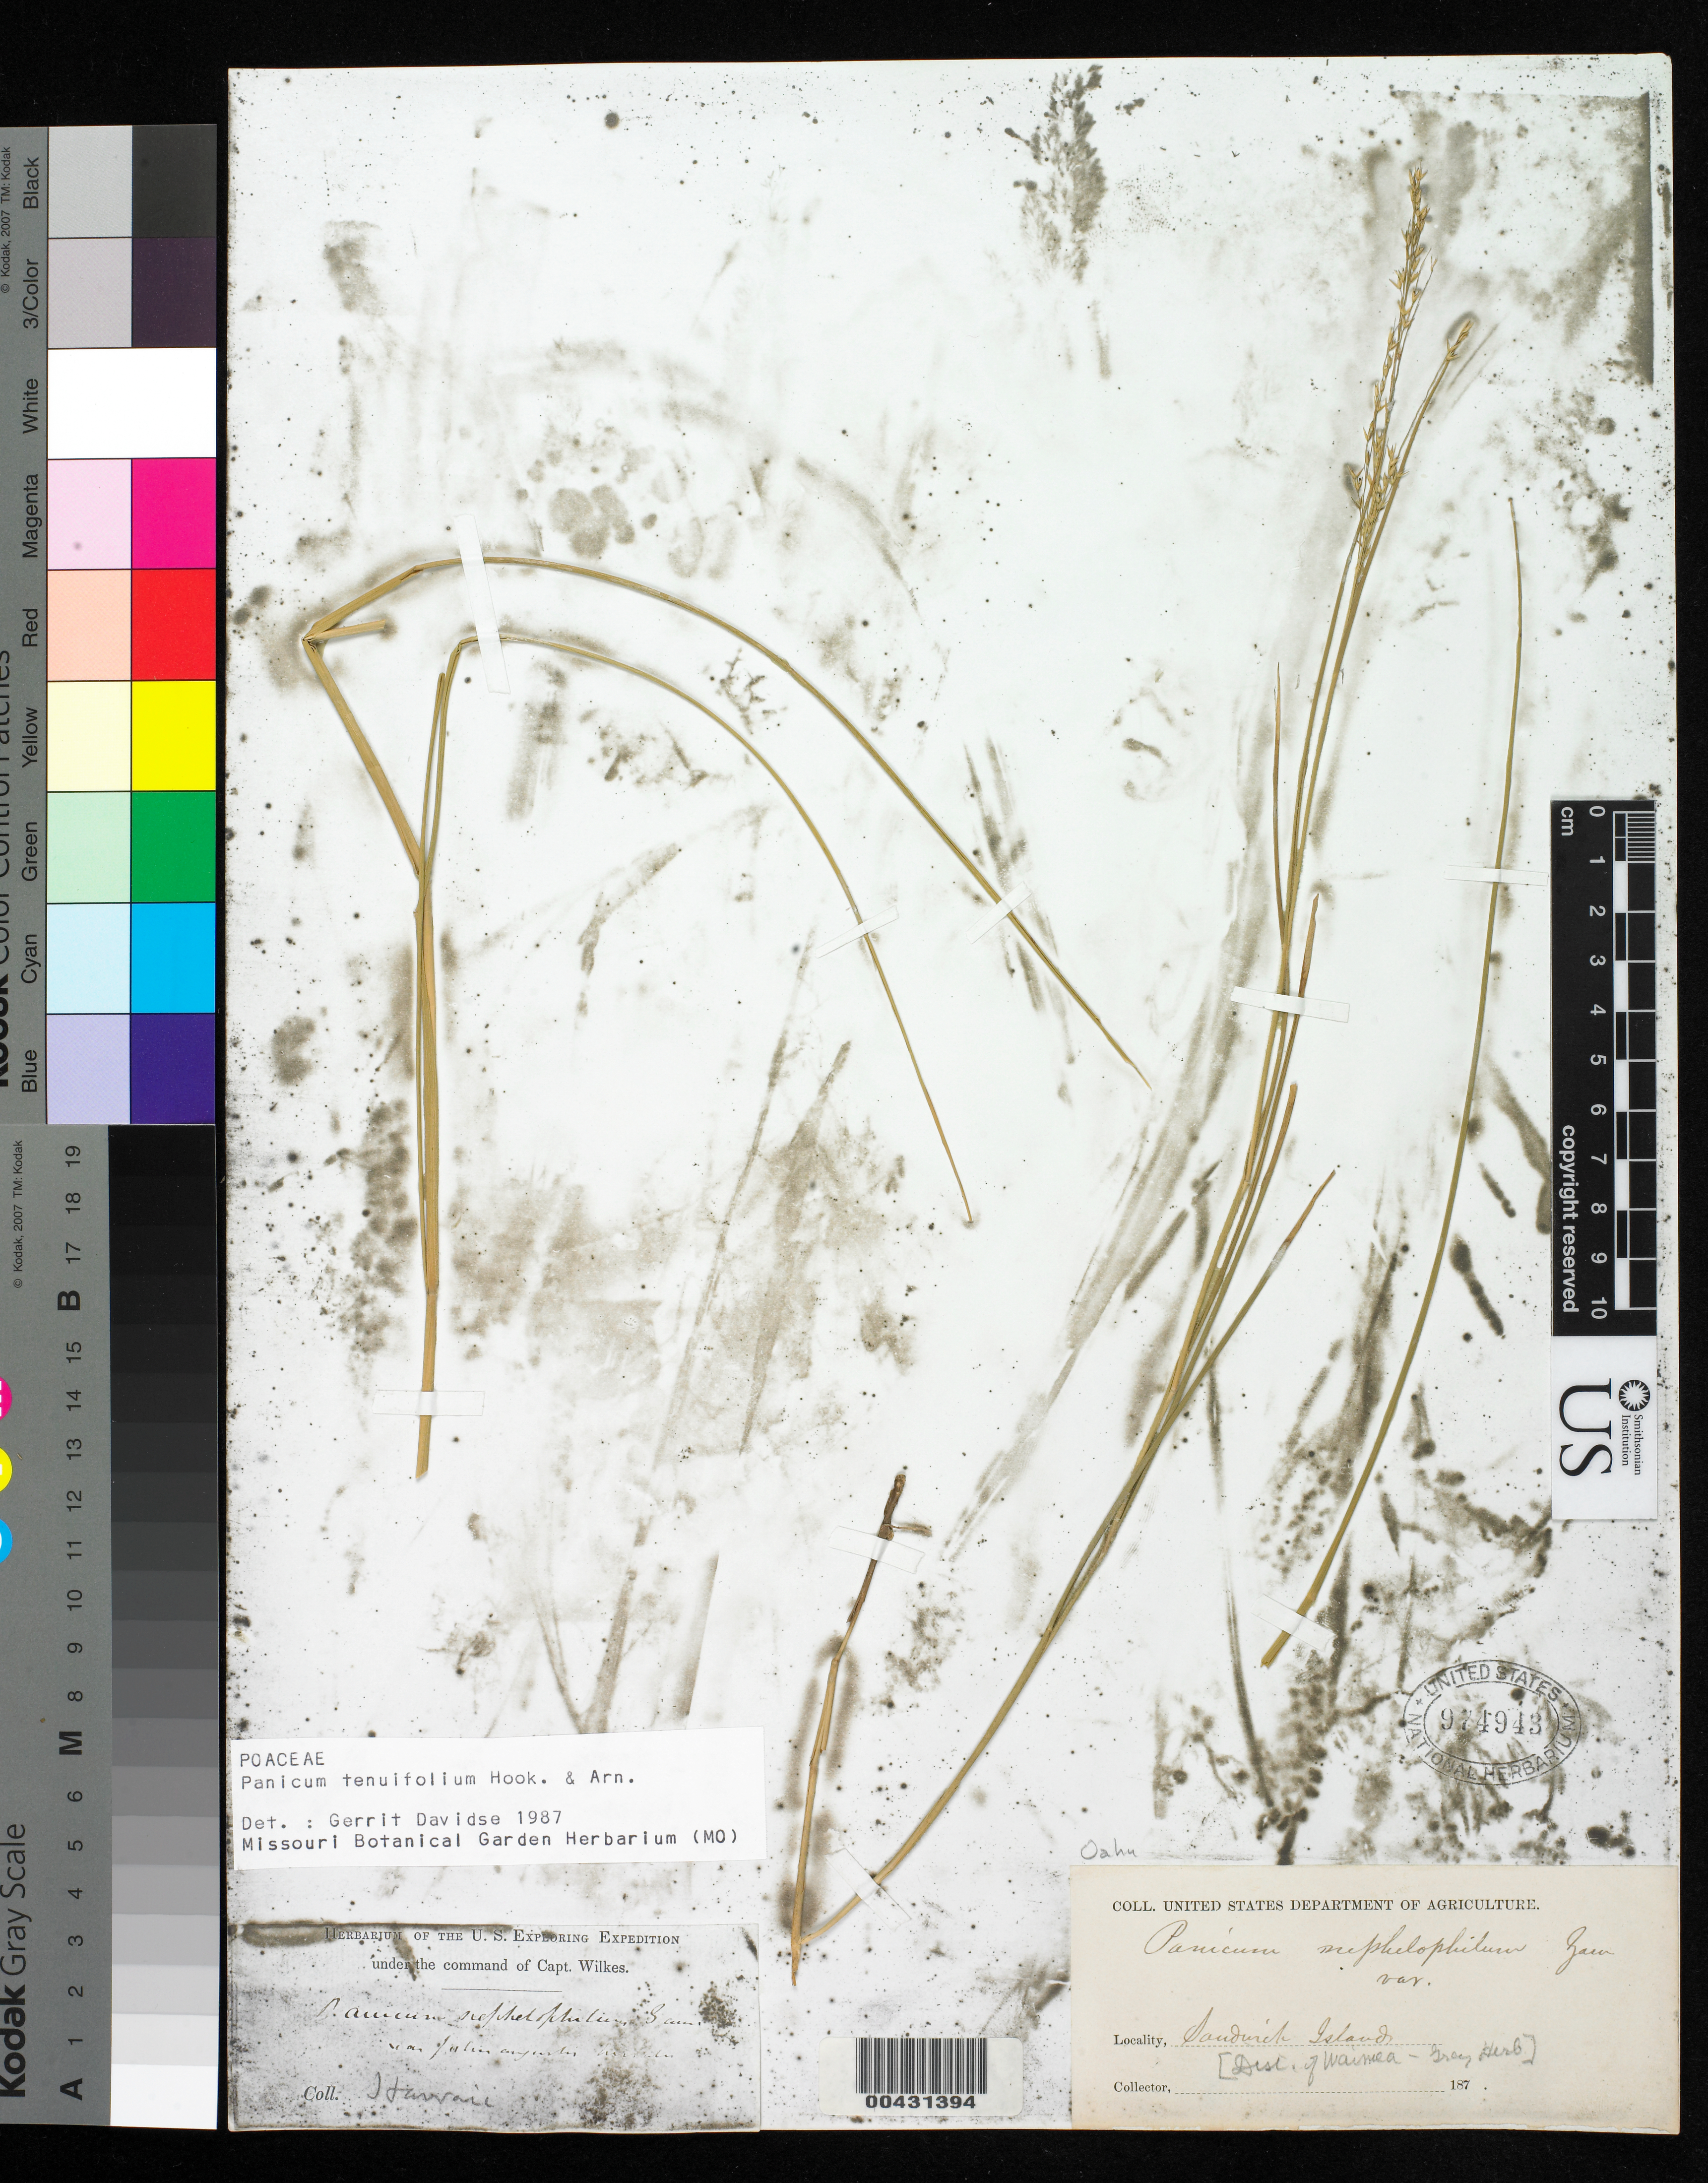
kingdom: Plantae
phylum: Tracheophyta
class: Liliopsida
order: Poales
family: Poaceae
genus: Panicum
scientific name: Panicum tenuifolium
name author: Hook. & Arn.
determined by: Davidse, Gerrit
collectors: Wilkes Explor. Exped.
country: United States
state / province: Hawaii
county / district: Hawaii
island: Hawaii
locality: Sandwich Island, District of Waimea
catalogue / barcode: US 974943